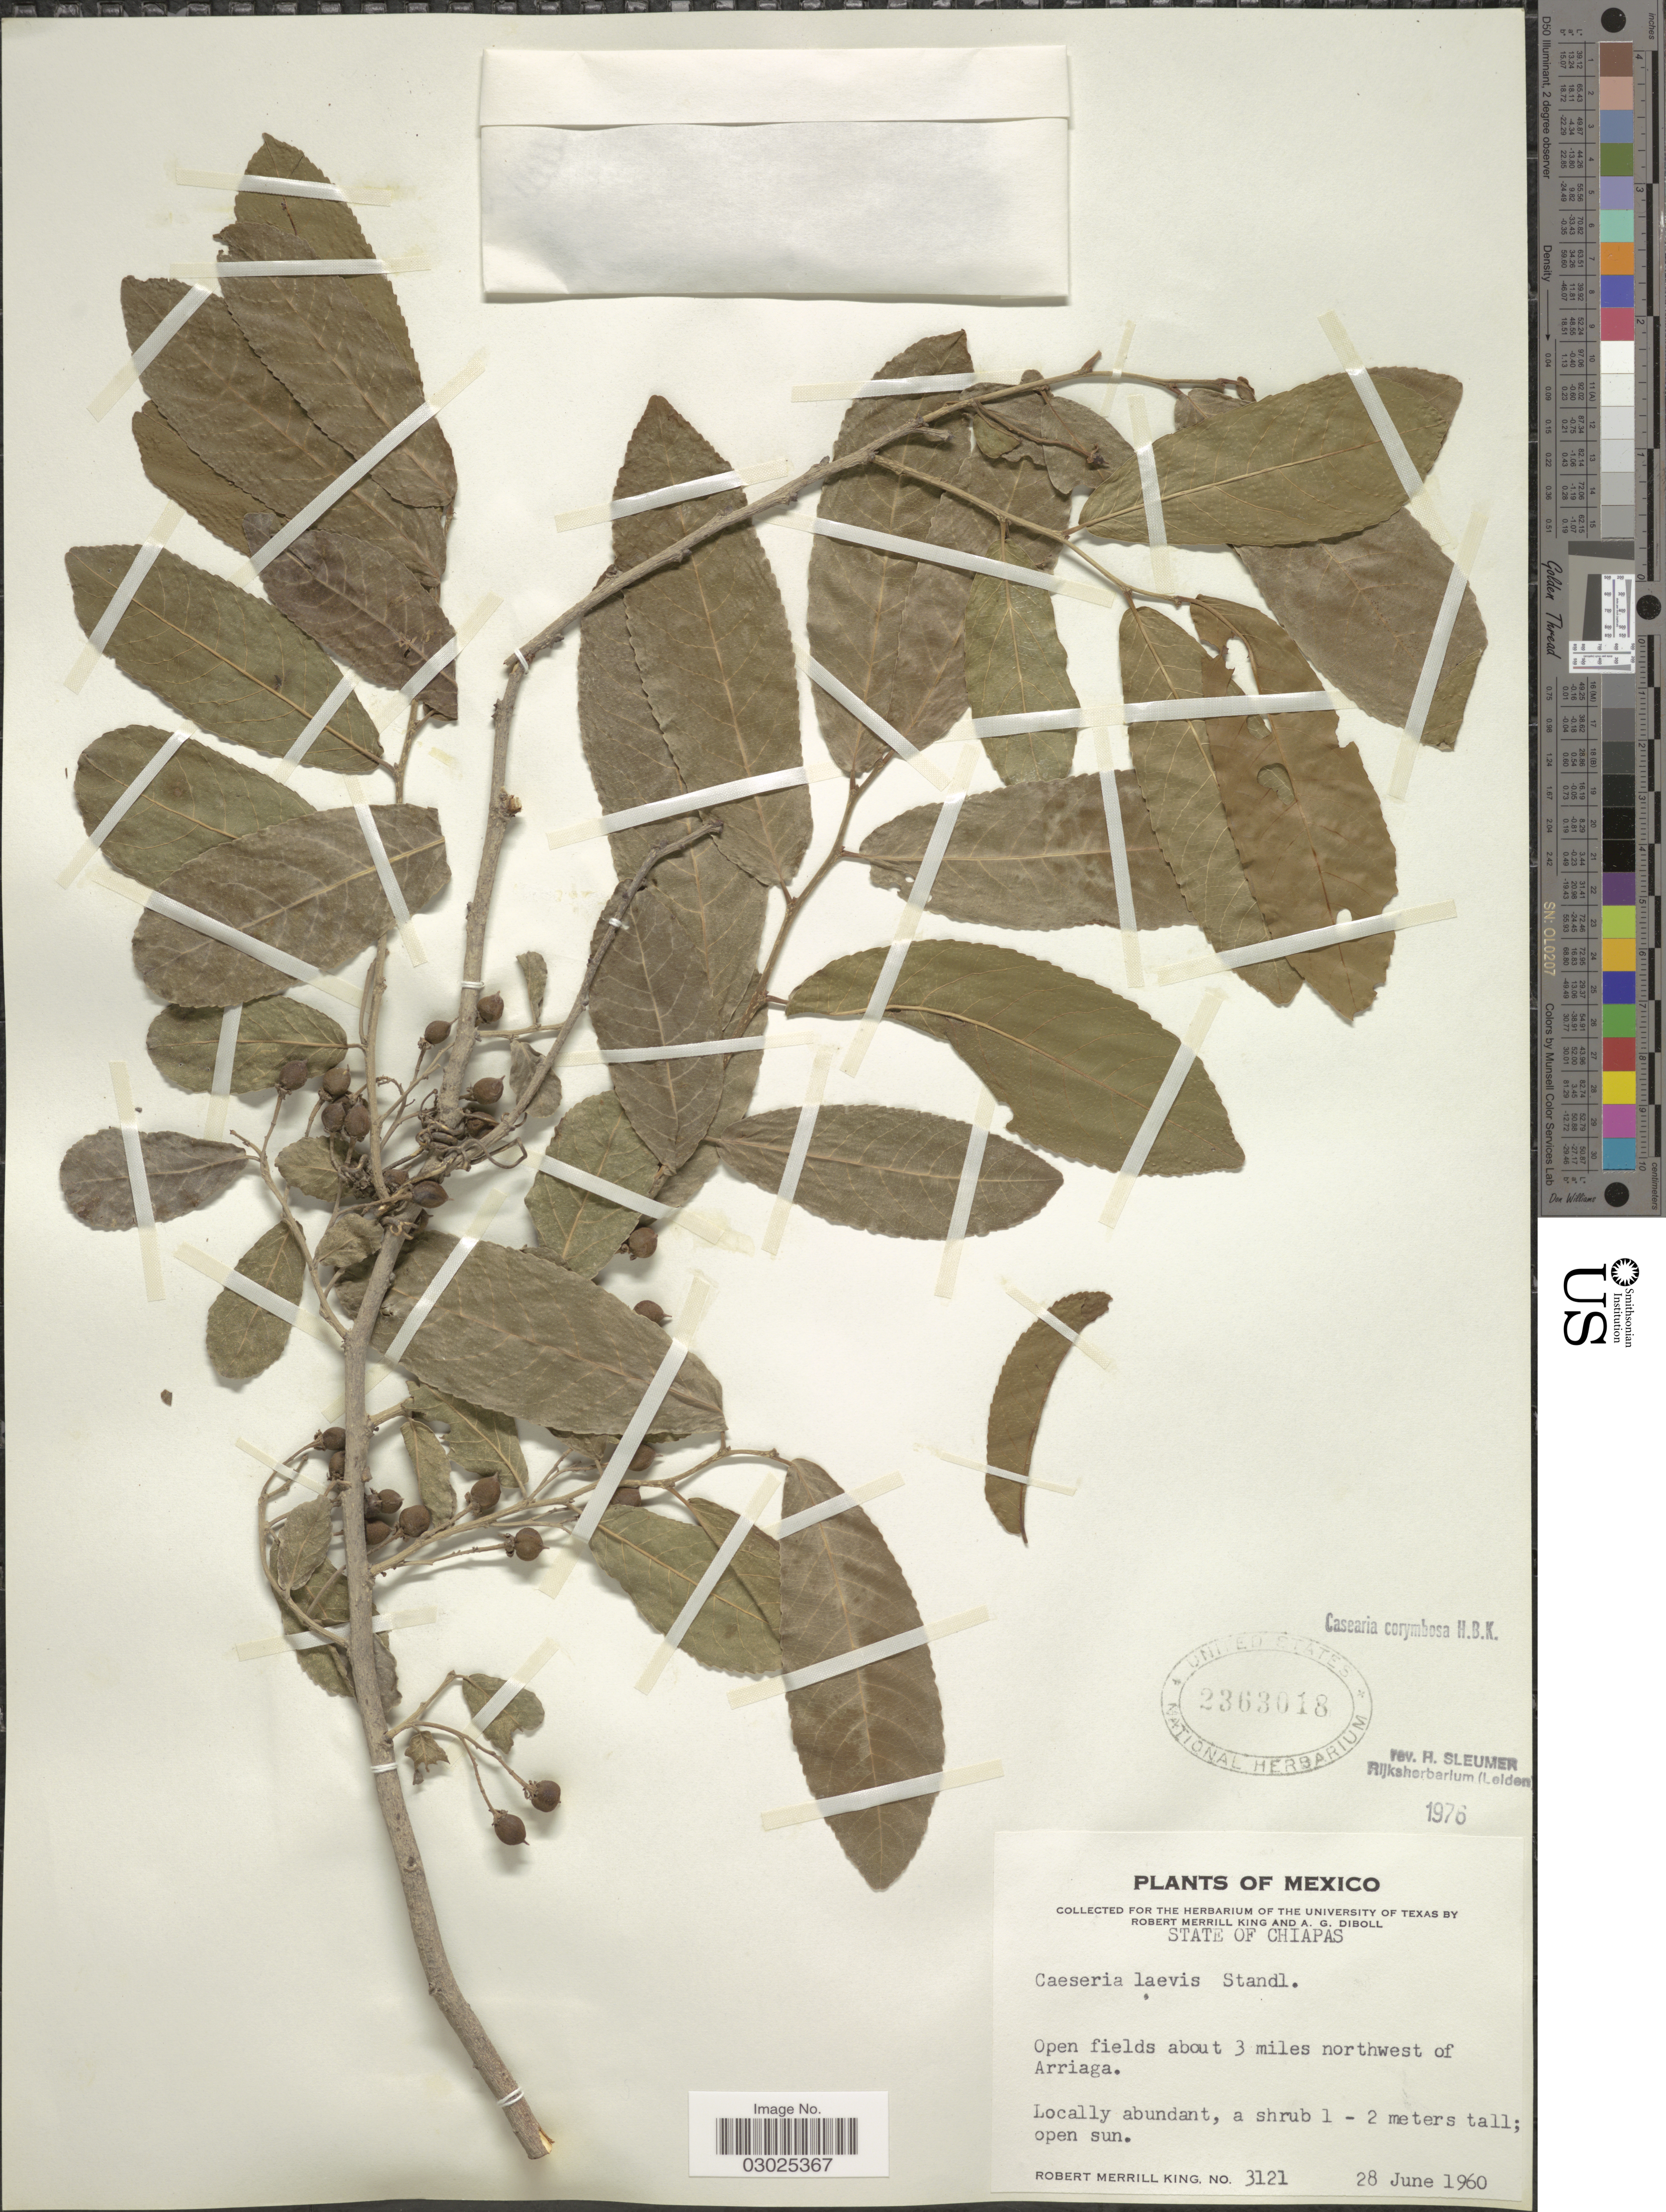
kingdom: Plantae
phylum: Tracheophyta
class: Magnoliopsida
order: Malpighiales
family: Salicaceae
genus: Casearia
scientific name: Casearia corymbosa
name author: Kunth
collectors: R. M. King & A. Diboll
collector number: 3121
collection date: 1960-06-28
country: Mexico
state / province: Chiapas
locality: Open fields about 3 miles northwest of Arriaga.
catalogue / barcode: US 2363018